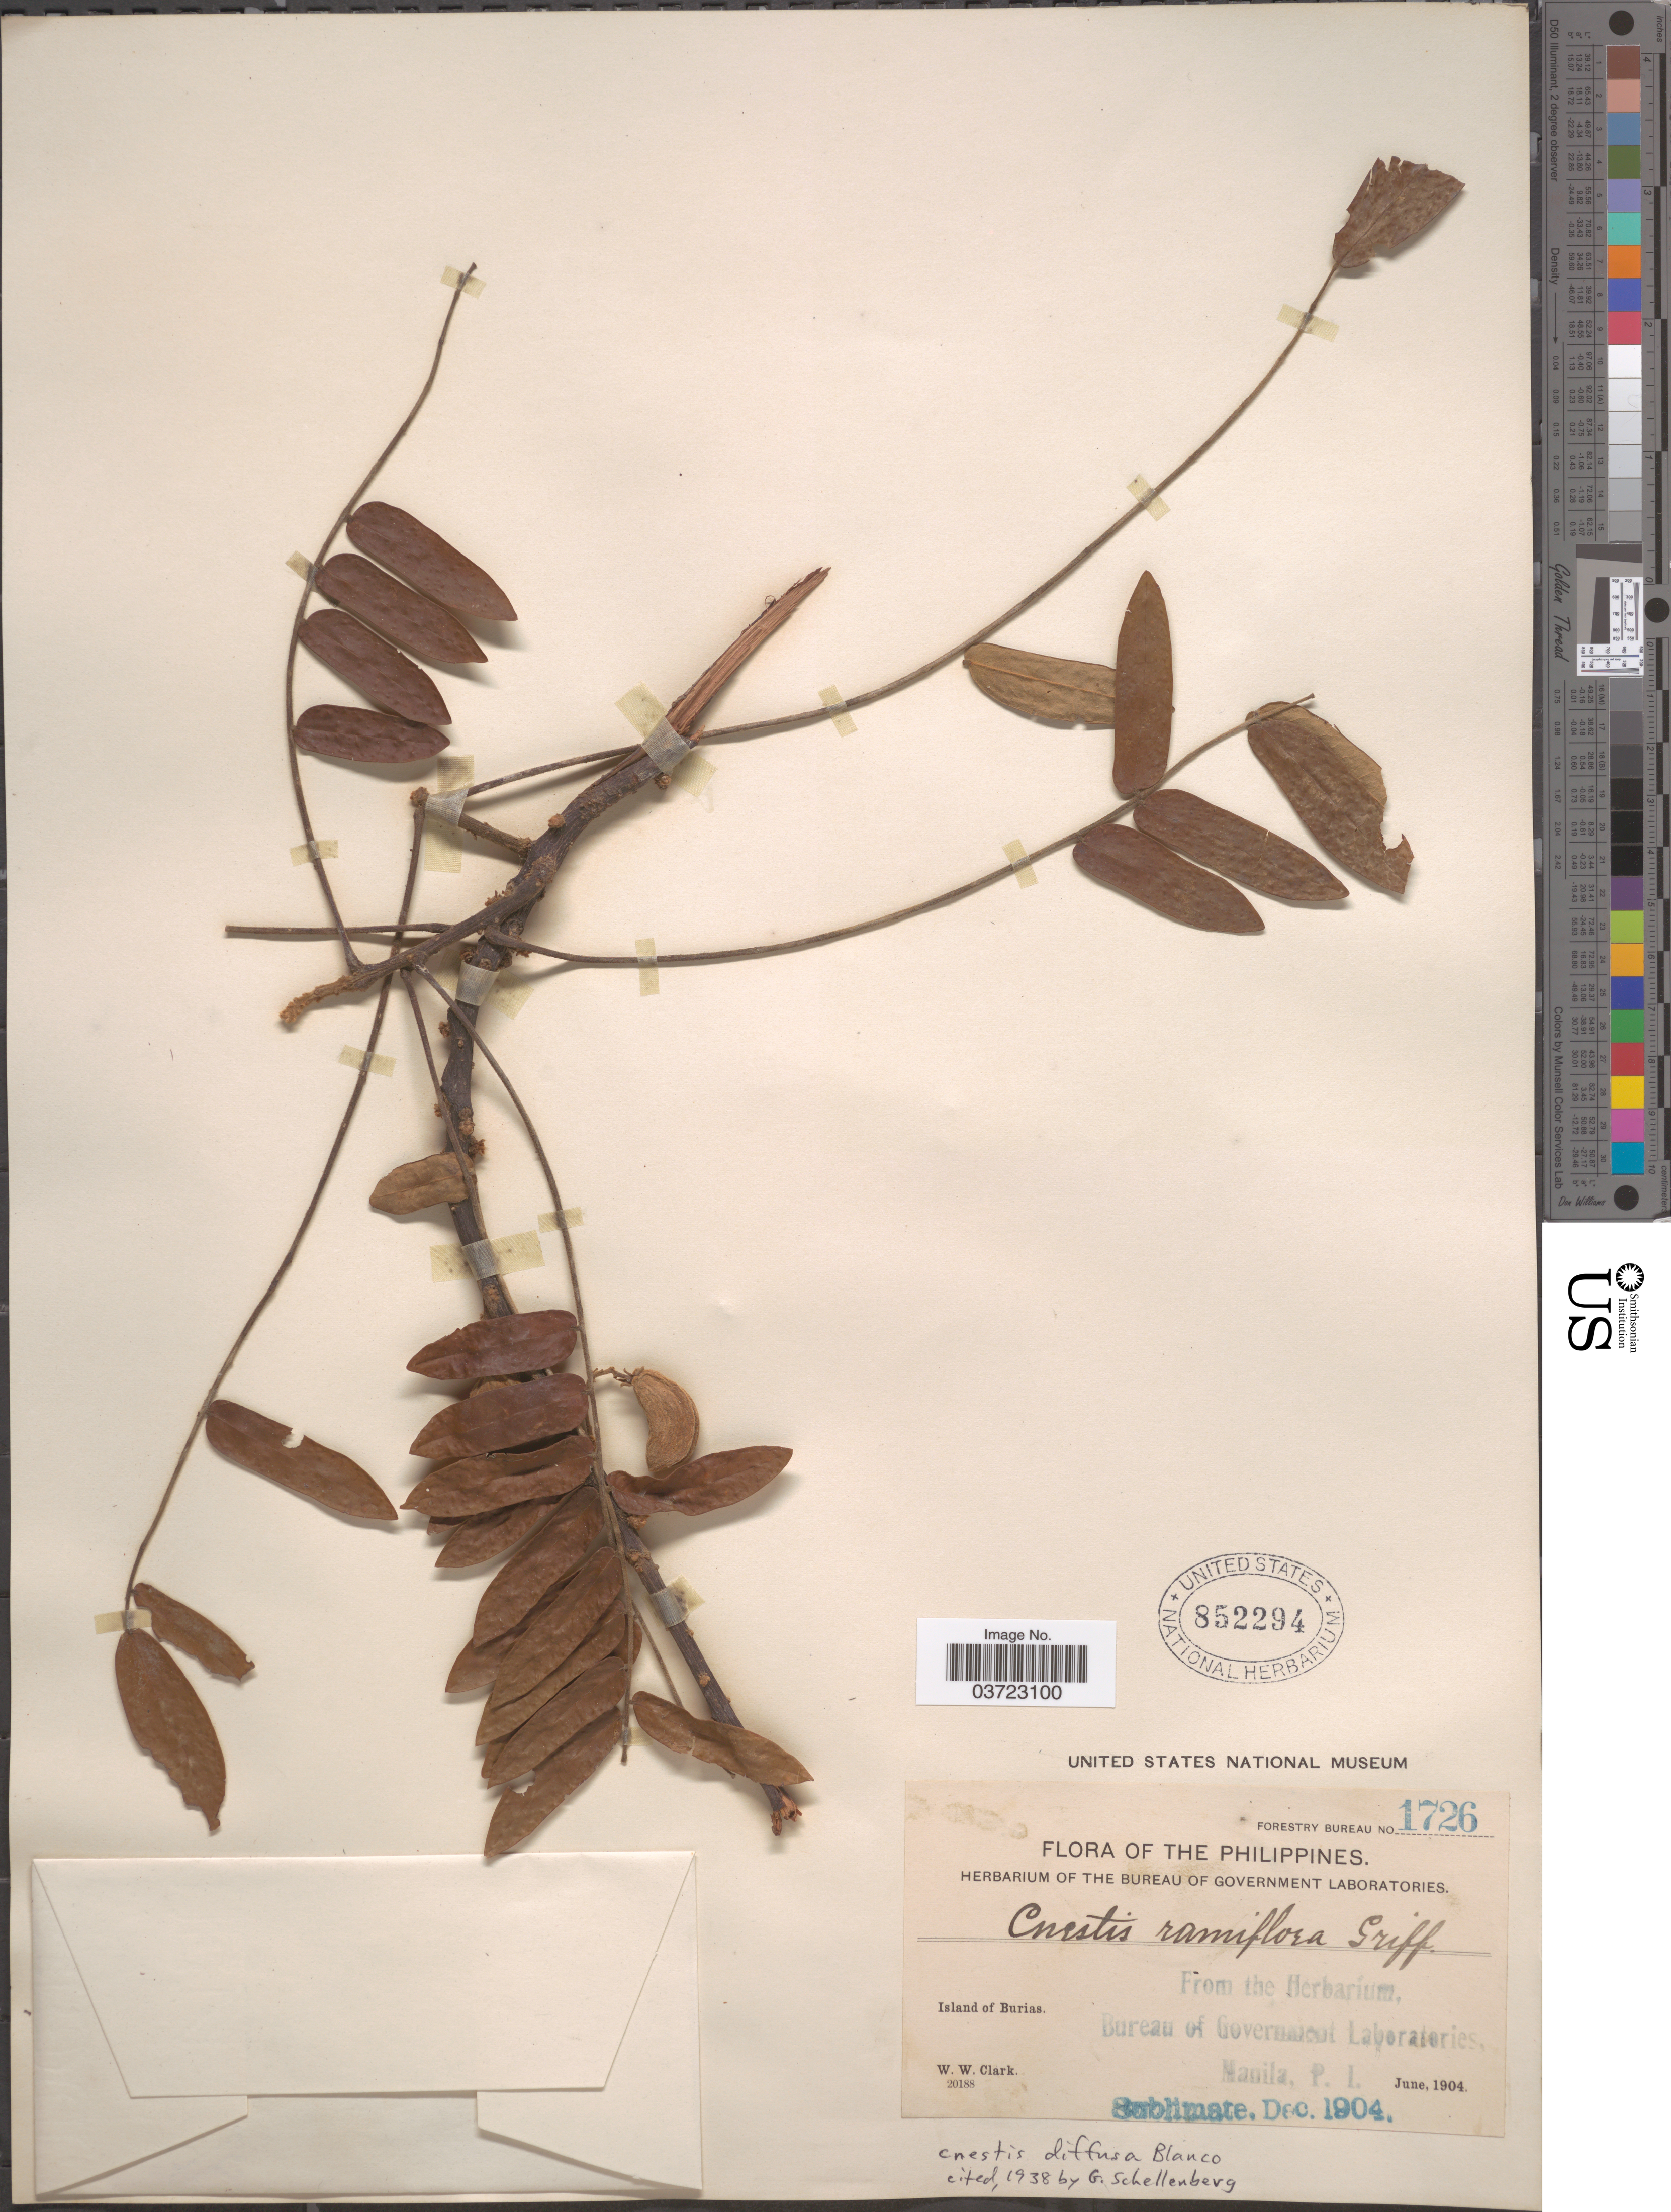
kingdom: Plantae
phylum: Tracheophyta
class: Magnoliopsida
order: Oxalidales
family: Connaraceae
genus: Cnestis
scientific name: Cnestis palala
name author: (Lour.) Merr.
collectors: W. W. Clark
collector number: Forestry Bureau 1726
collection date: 1904-06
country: Philippines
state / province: Bicol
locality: Island of Burias.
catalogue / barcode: US 852294